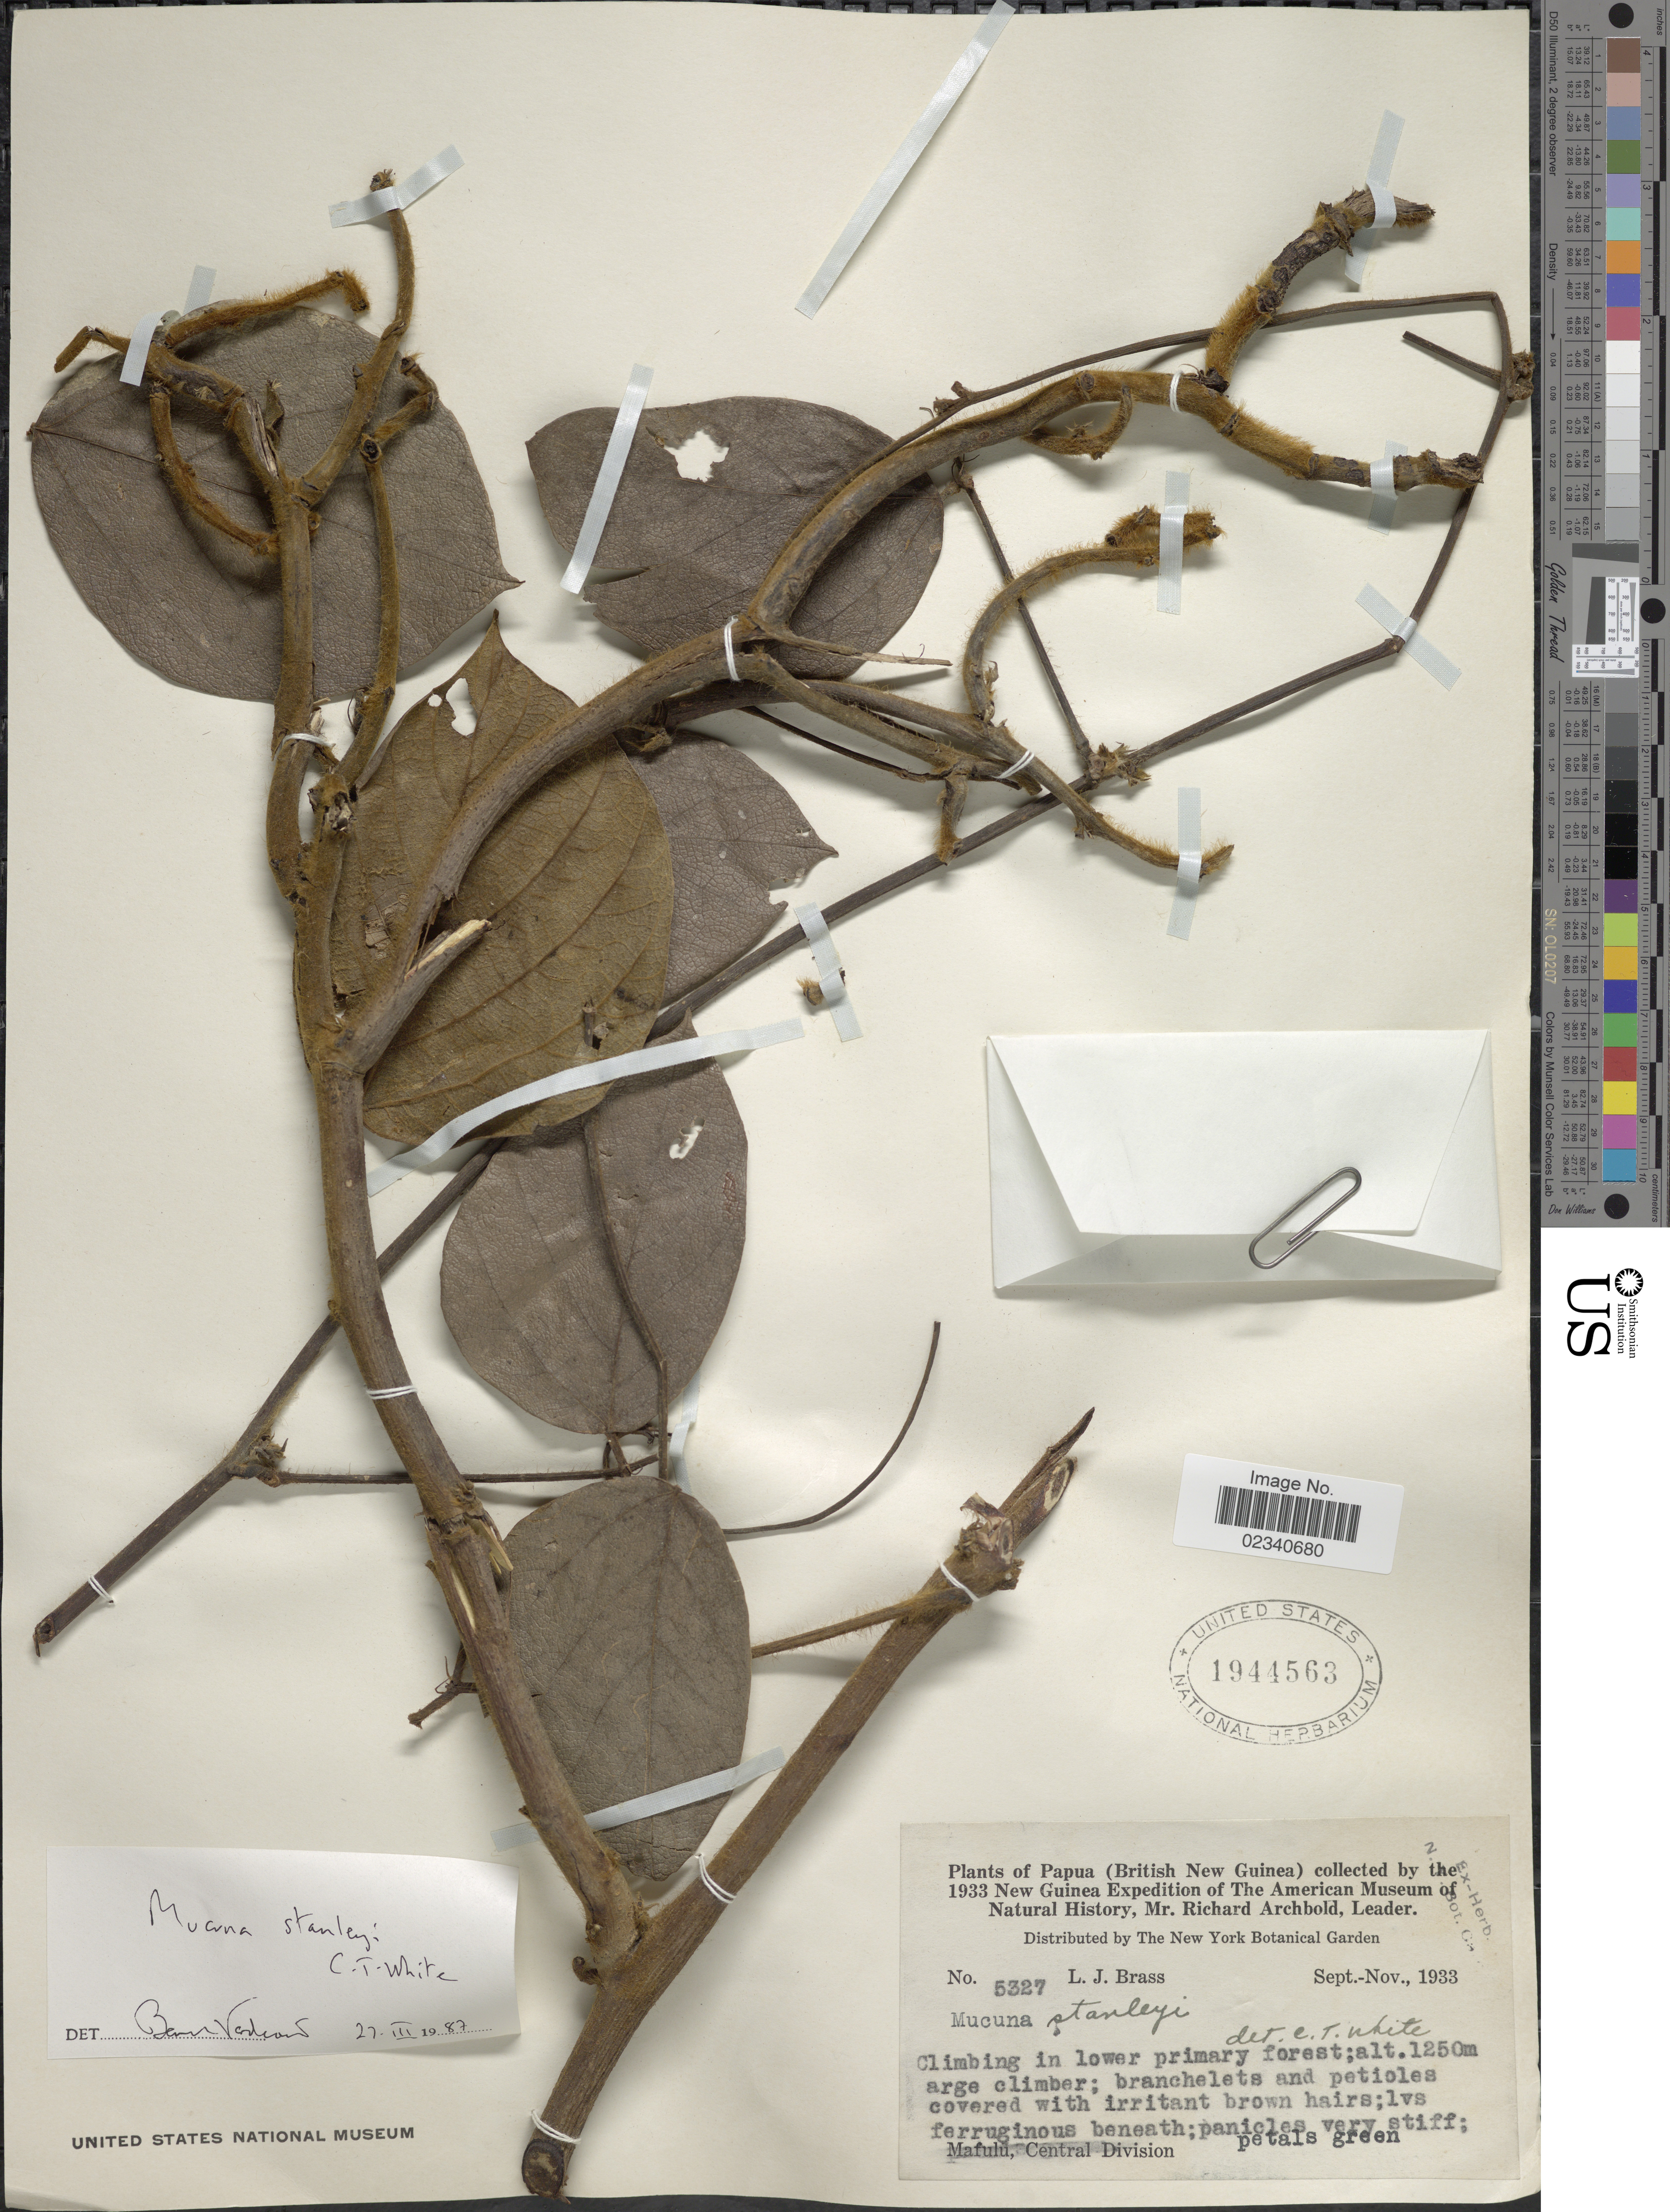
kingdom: Plantae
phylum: Tracheophyta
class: Magnoliopsida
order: Fabales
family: Fabaceae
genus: Mucuna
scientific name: Mucuna stanleyi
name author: C.T. White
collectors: L. J. Brass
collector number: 5327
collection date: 1933-09/1933-11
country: Papua New Guinea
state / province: Central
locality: Mafulu, Central Division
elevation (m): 1250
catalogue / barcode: US 1944563